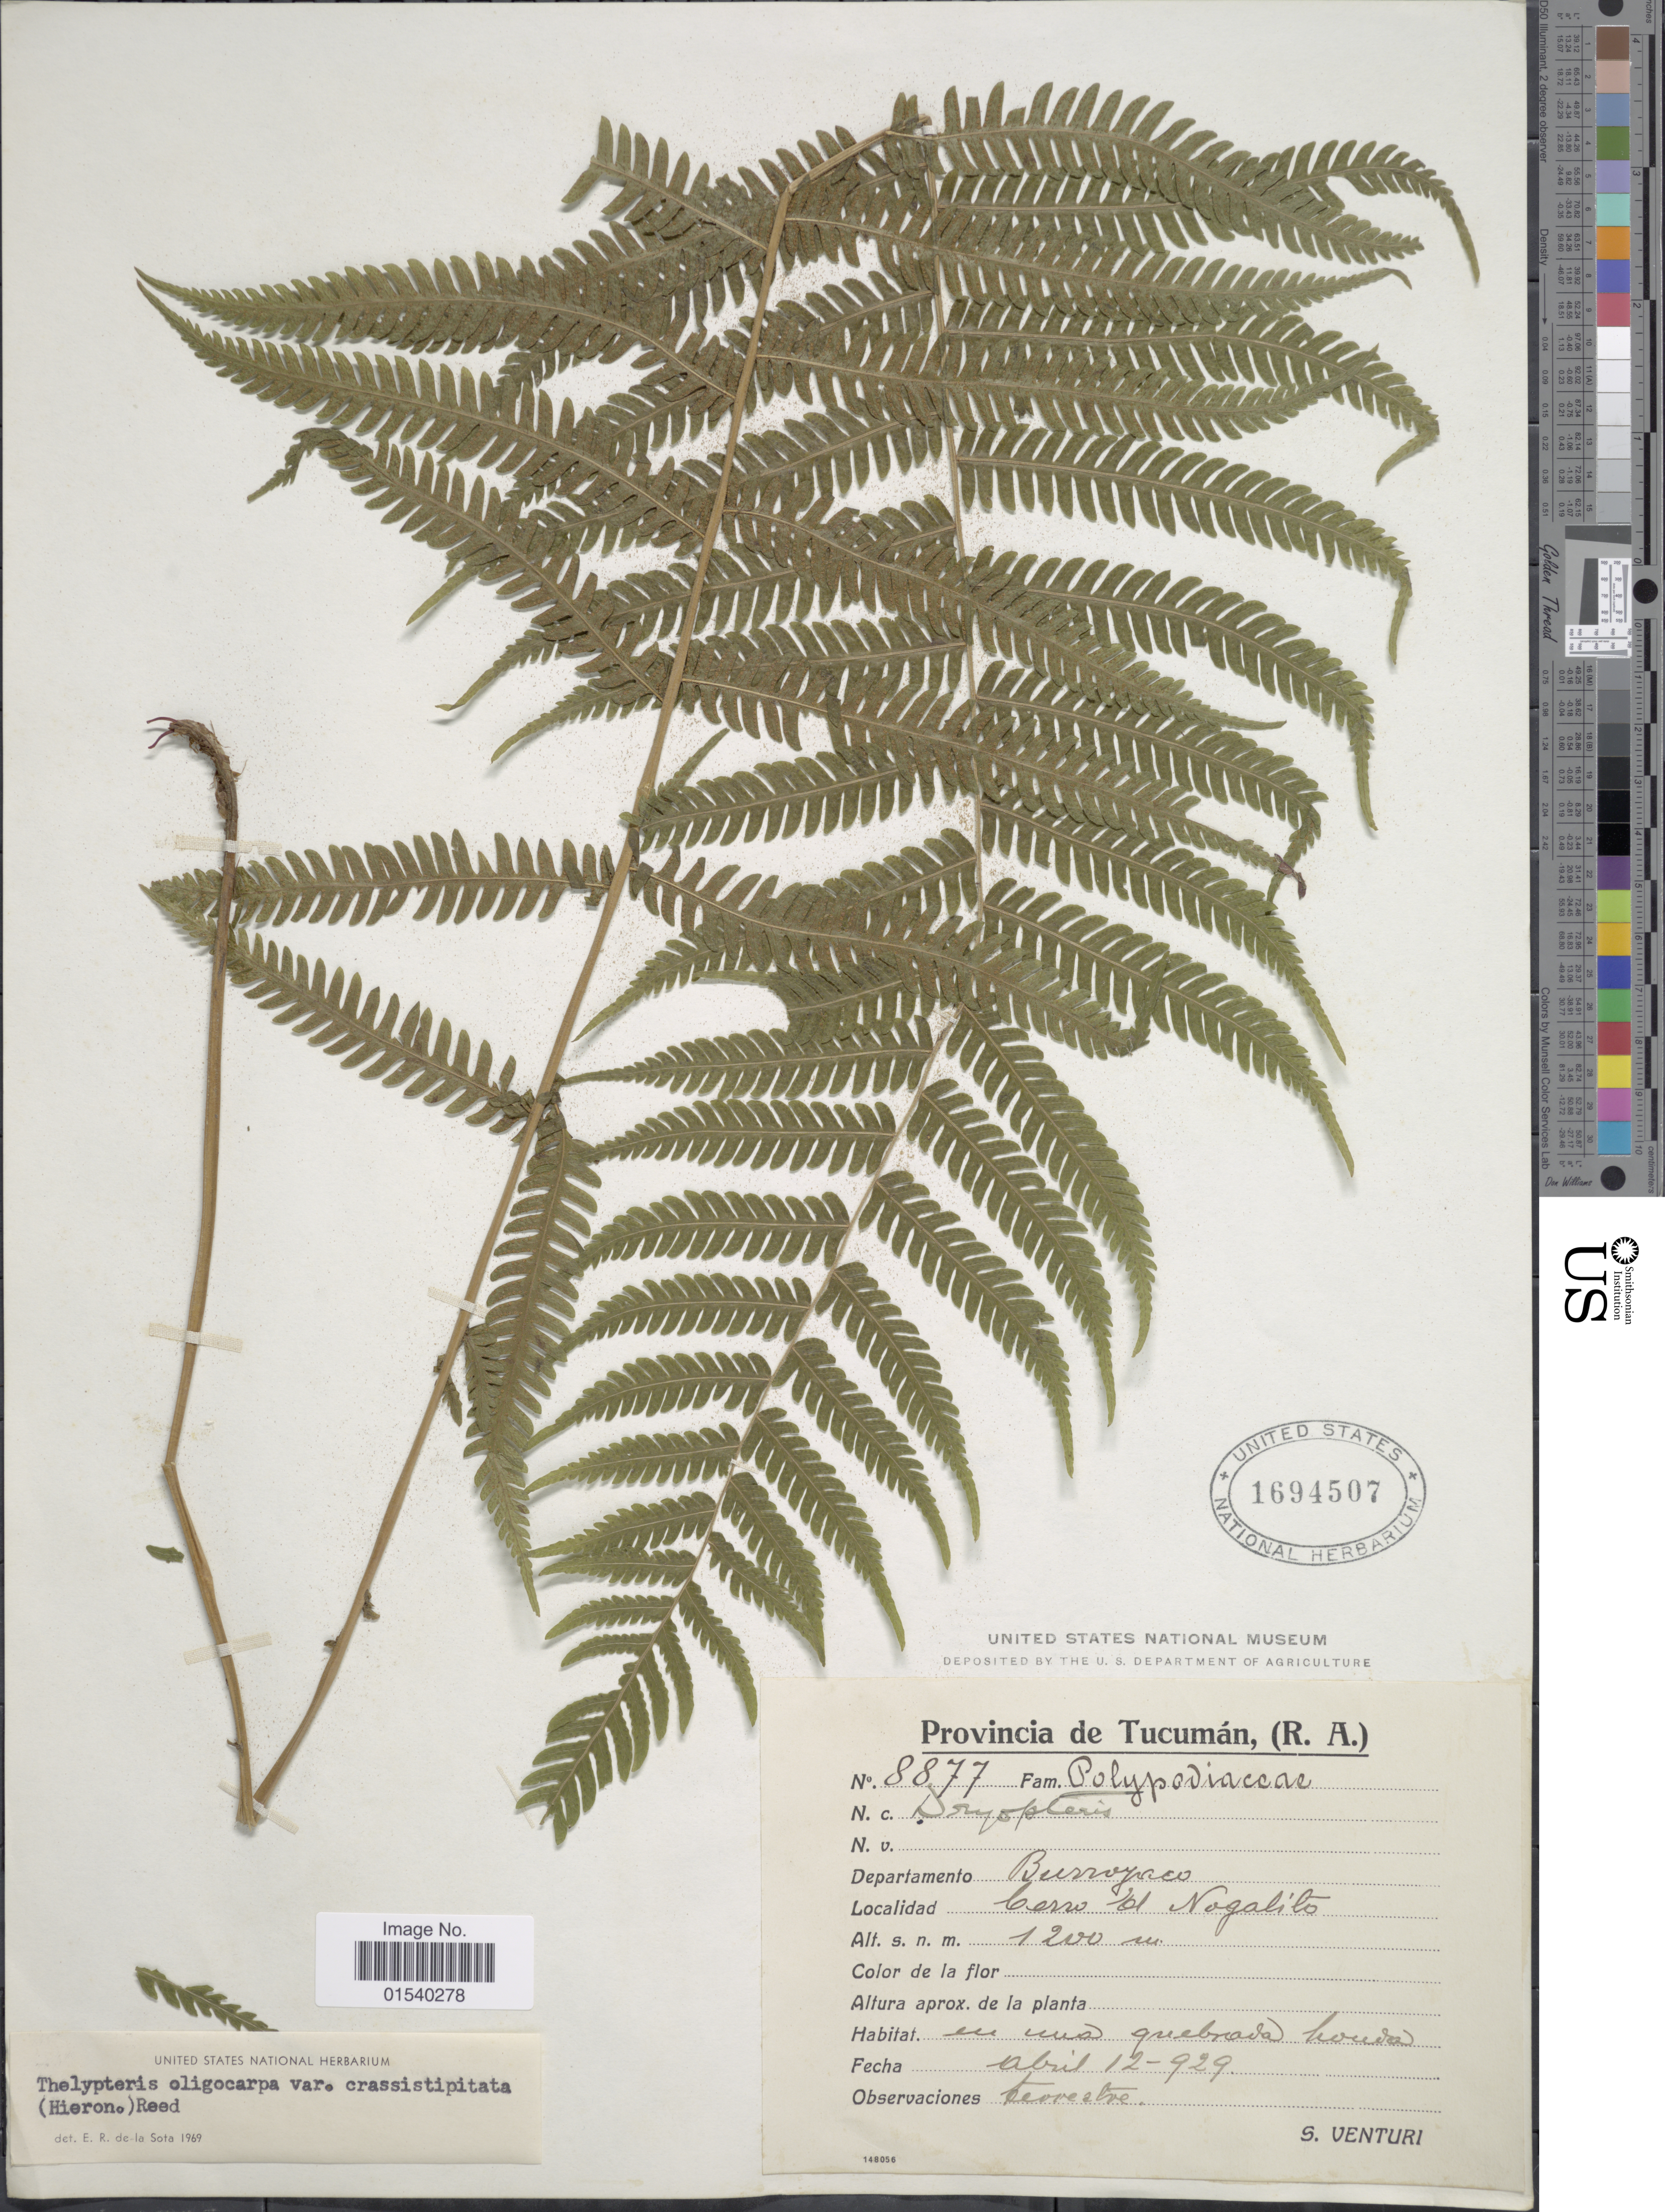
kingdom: Plantae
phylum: Tracheophyta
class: Polypodiopsida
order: Polypodiales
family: Thelypteridaceae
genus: Amauropelta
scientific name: Amauropelta oligocarpa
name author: (Humb. & Bonpl. ex Willd.) Pic. Serm.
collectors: S. Venturi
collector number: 8877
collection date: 1929-04-12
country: Argentina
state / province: Tucuman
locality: Departamento Burroyco, Cerro El Nogalito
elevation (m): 1200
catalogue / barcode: US 1694507